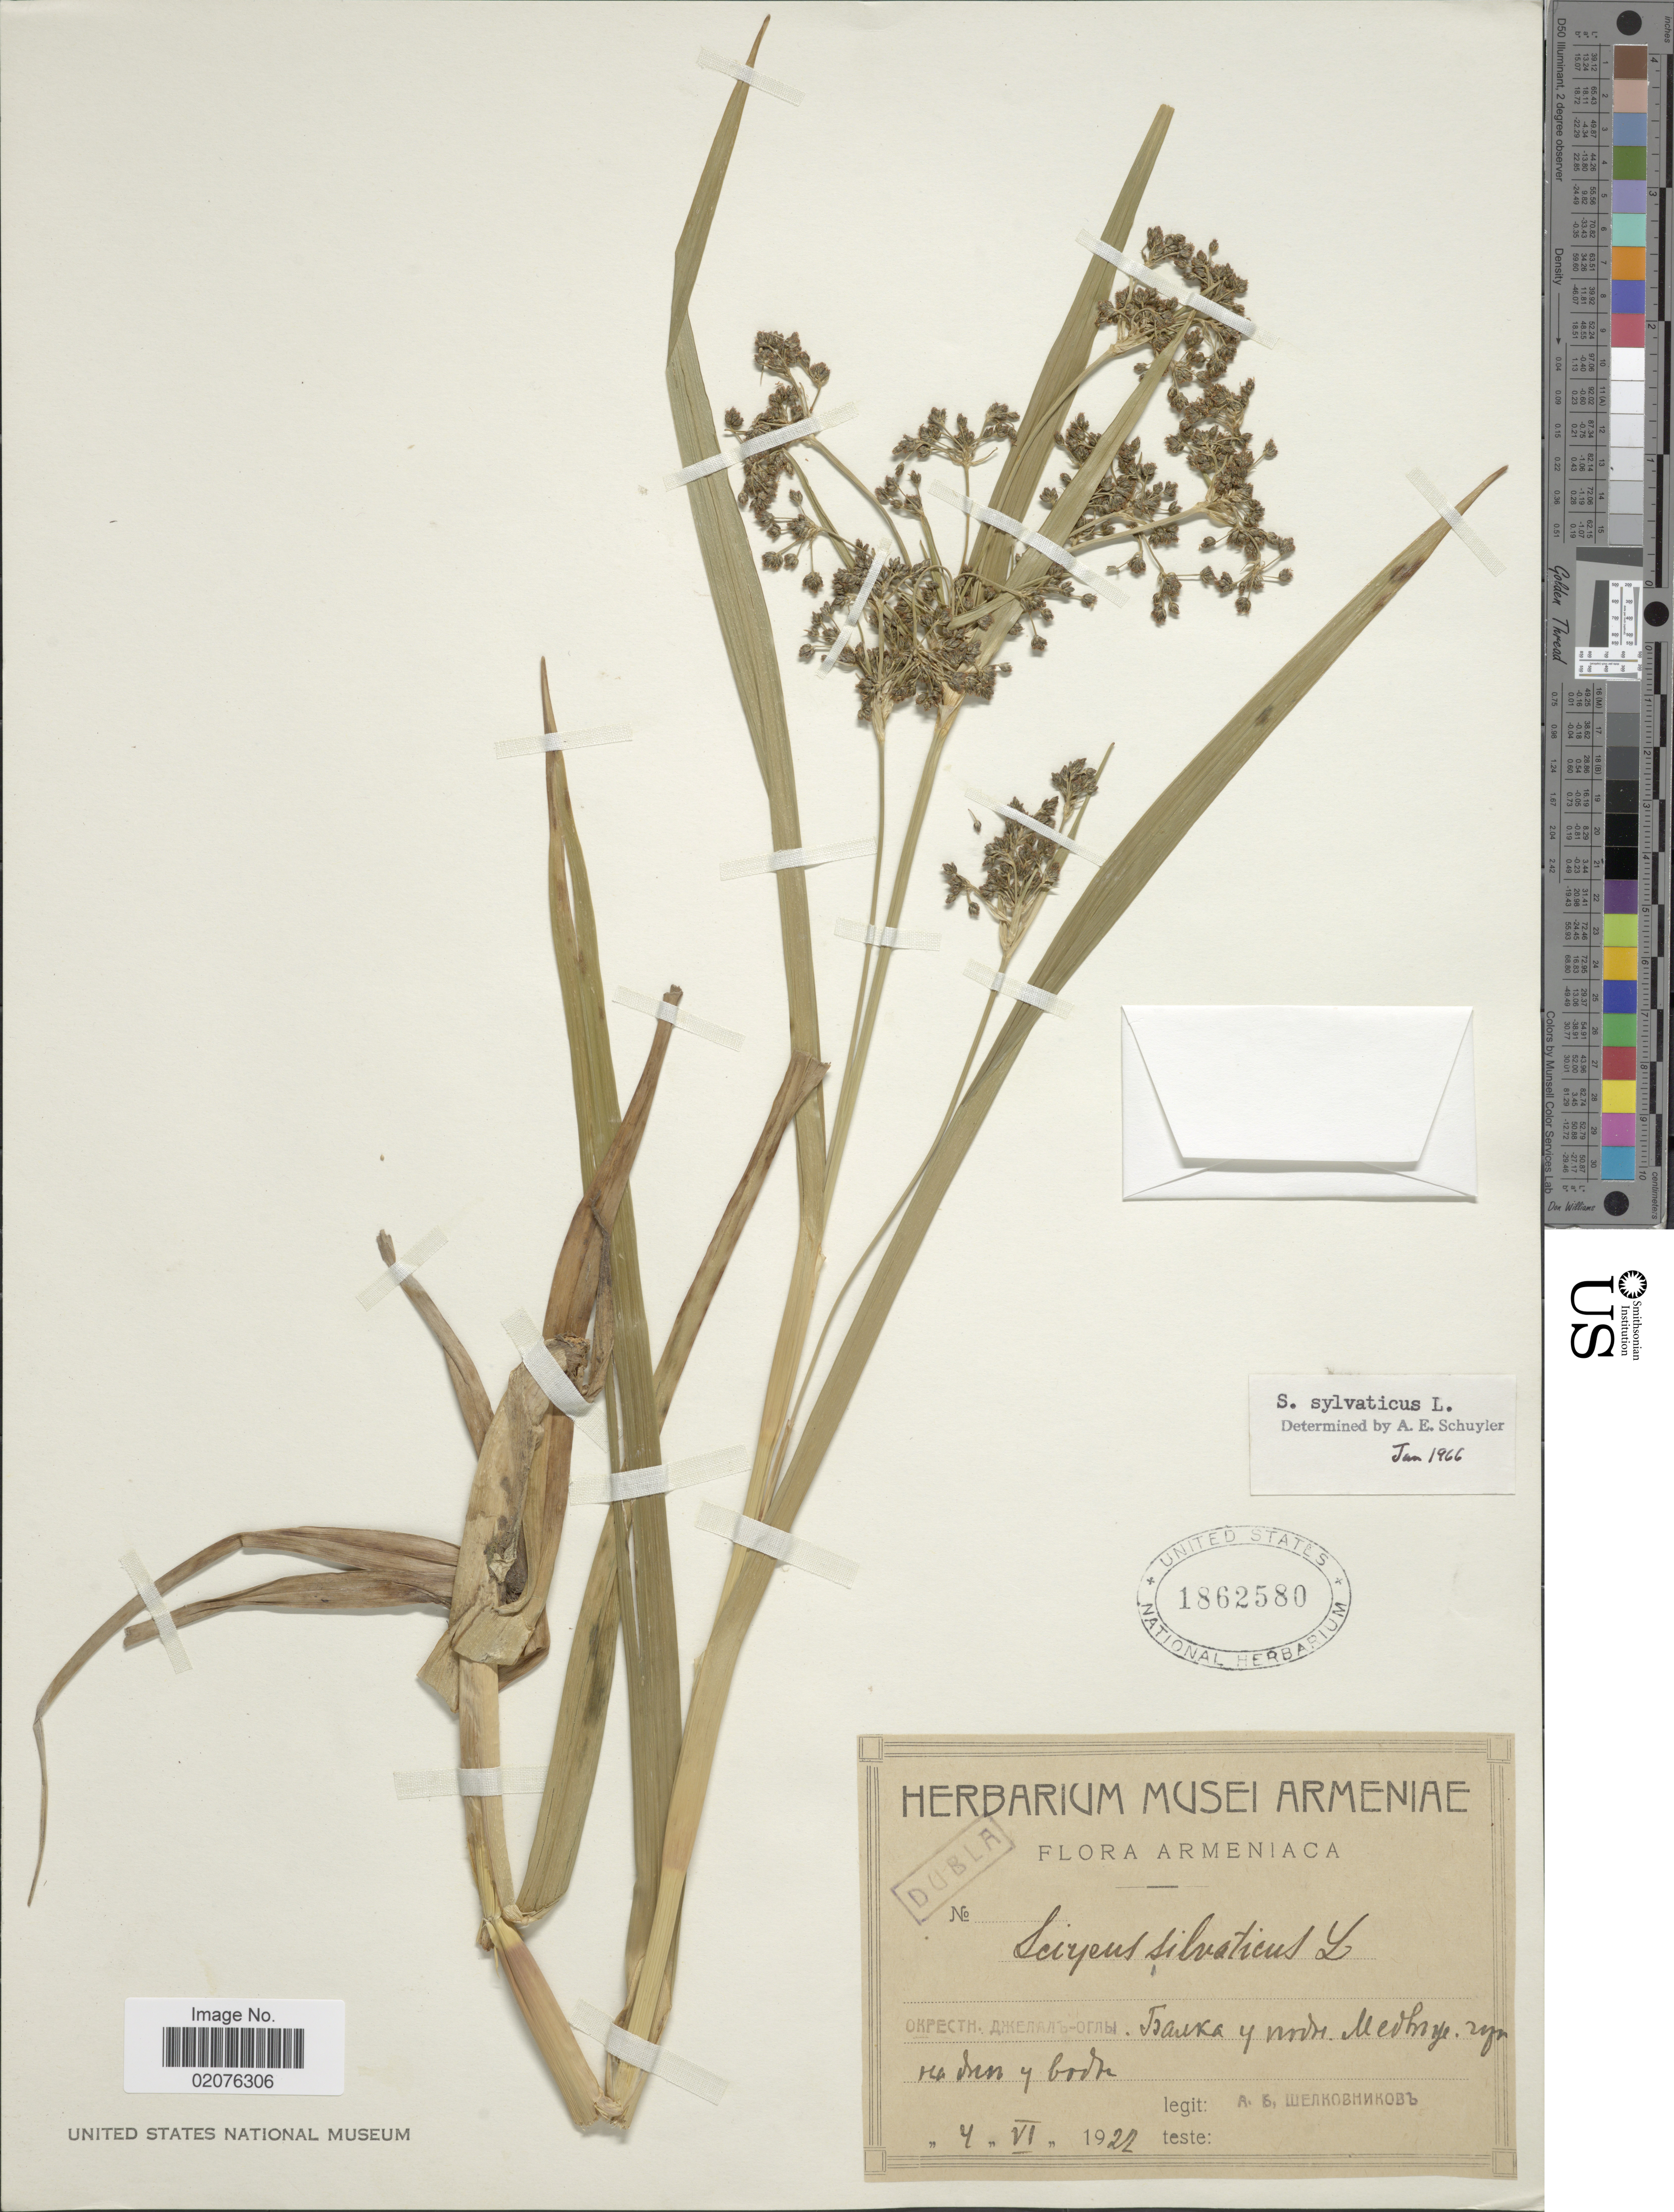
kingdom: Plantae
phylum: Tracheophyta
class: Liliopsida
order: Poales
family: Cyperaceae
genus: Scirpus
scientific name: Scirpus sylvaticus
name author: L.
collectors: A. Shelkovnikov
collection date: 1922-06-04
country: Armenia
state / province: Lorri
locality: Jalaloghli [ = Stepanavan ]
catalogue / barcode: US 1862580